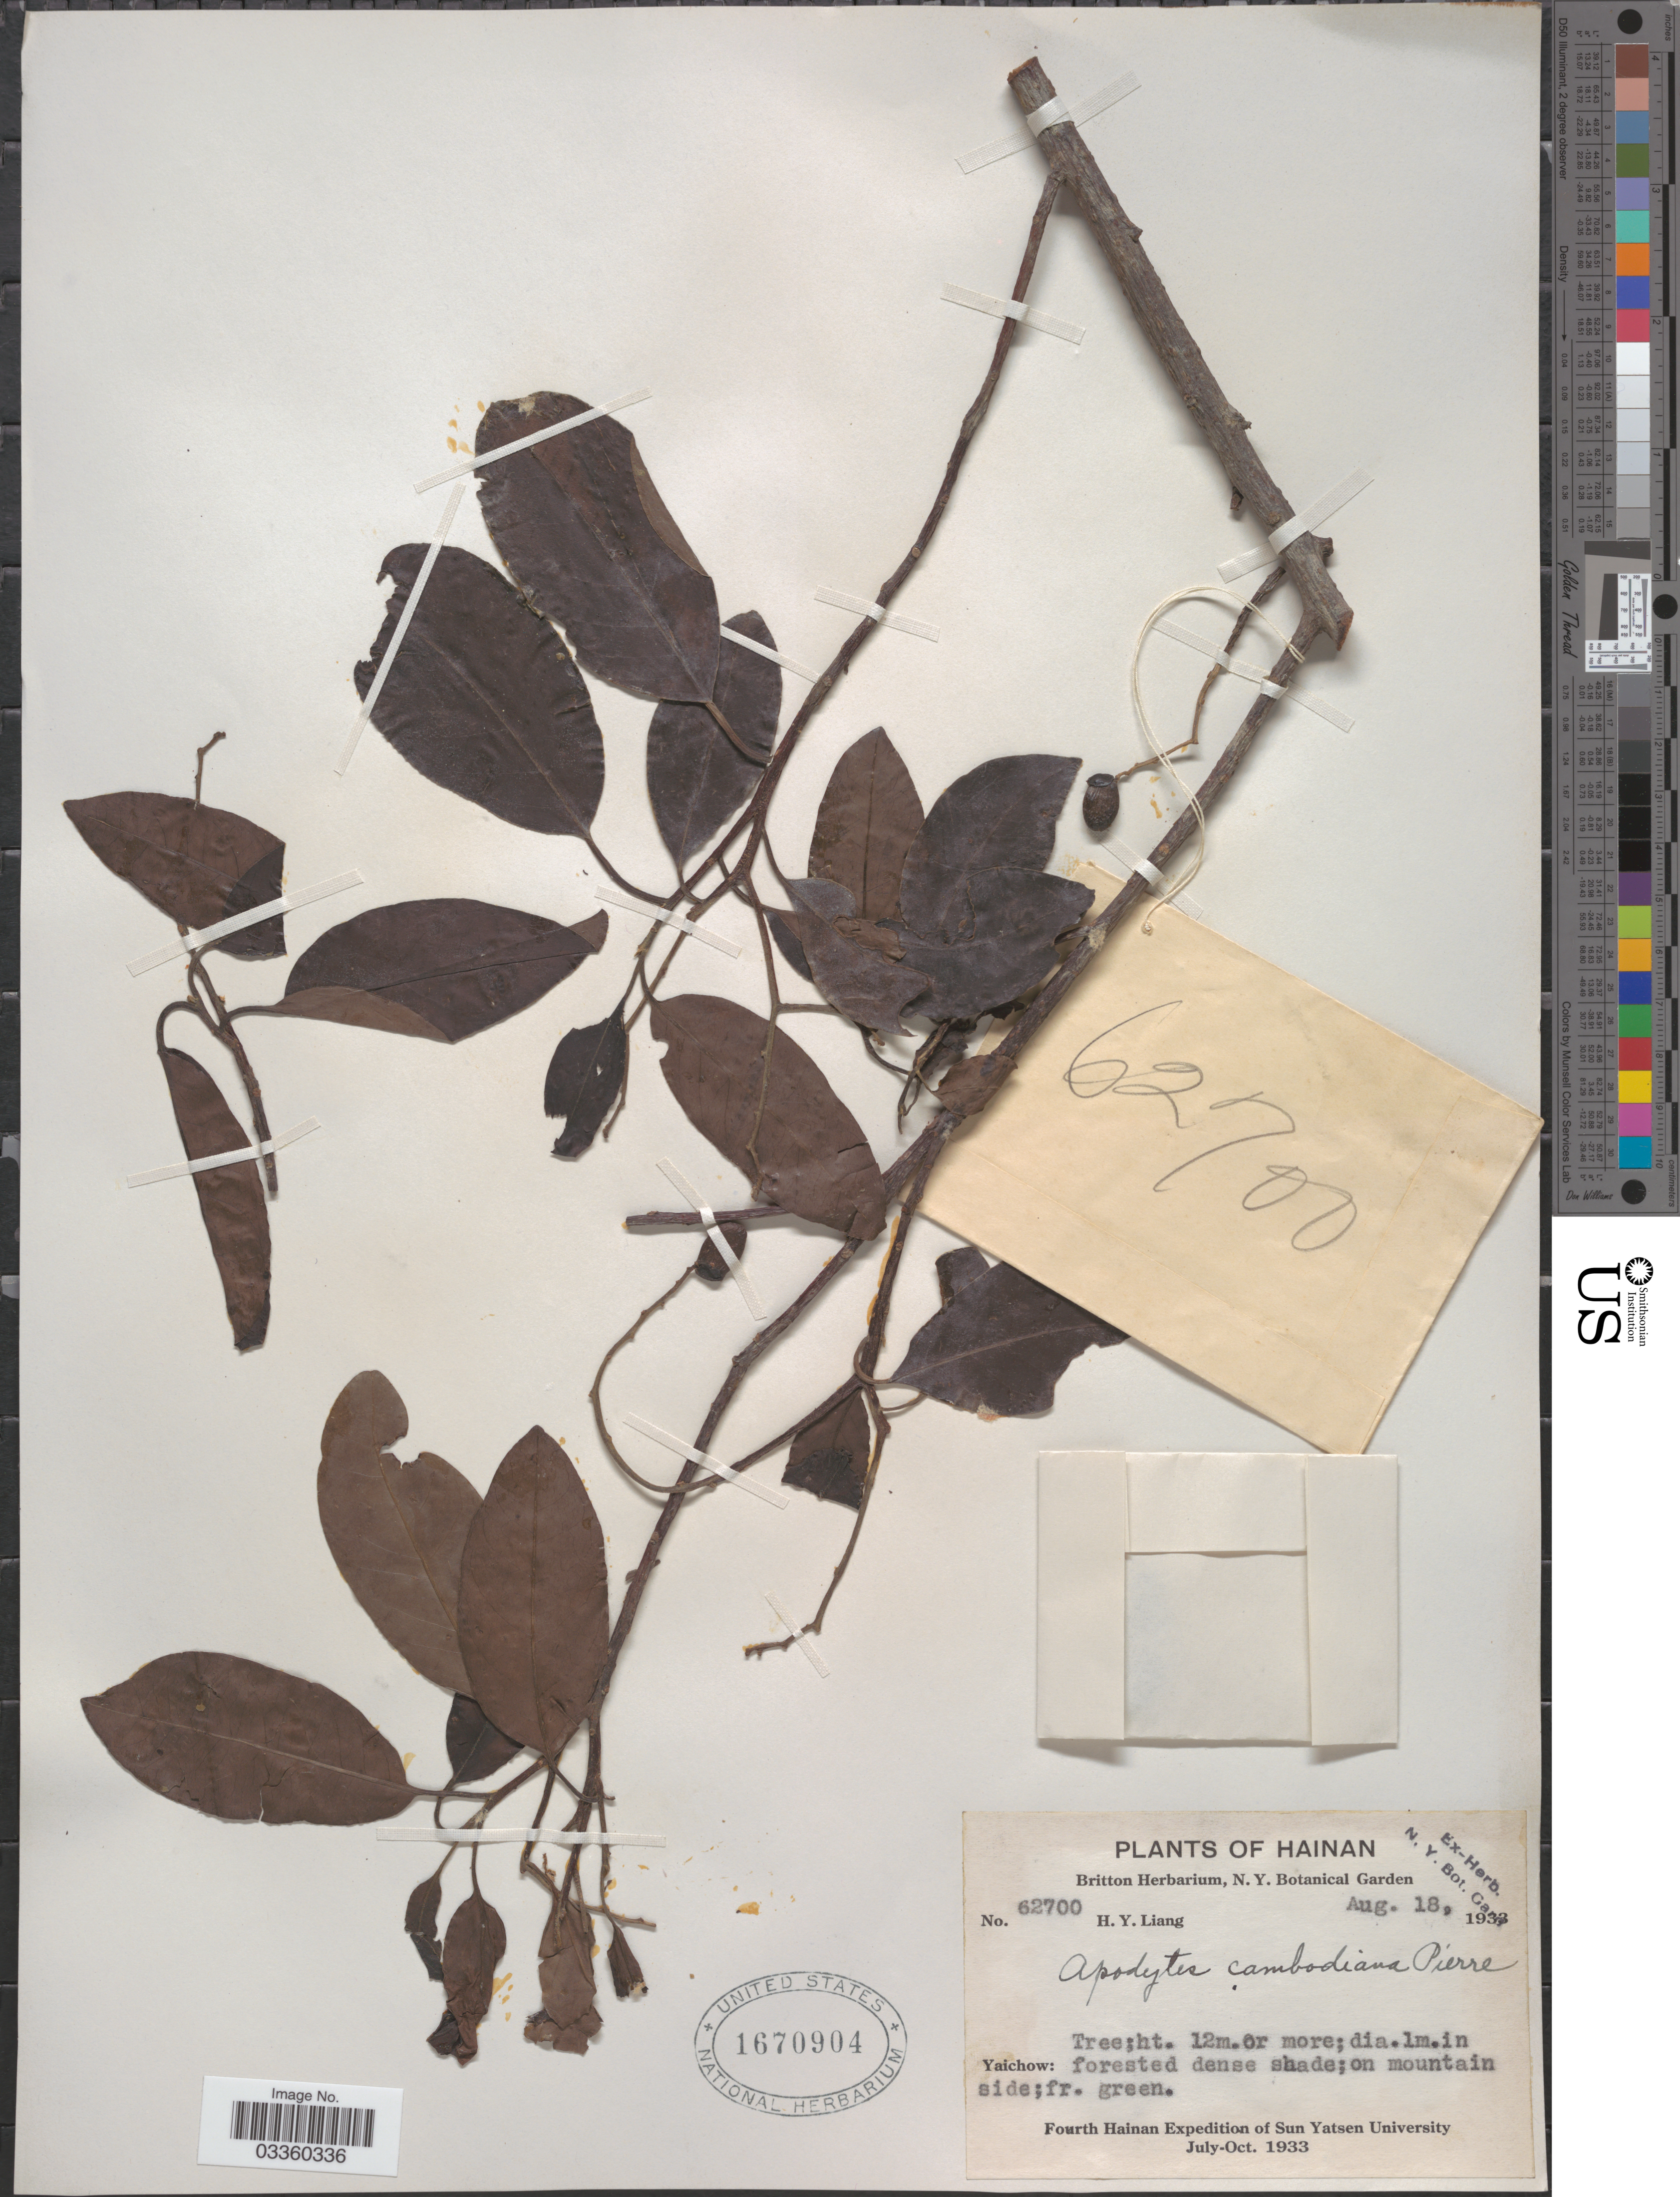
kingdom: Plantae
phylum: Tracheophyta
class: Magnoliopsida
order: Metteniusales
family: Metteniusaceae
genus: Apodytes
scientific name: Apodytes dimidiata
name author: E. Mey. ex Arn.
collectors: H. Y. Liang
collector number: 62700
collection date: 1933-08-18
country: China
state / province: Hainan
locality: Yaichow.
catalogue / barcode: US 1670904